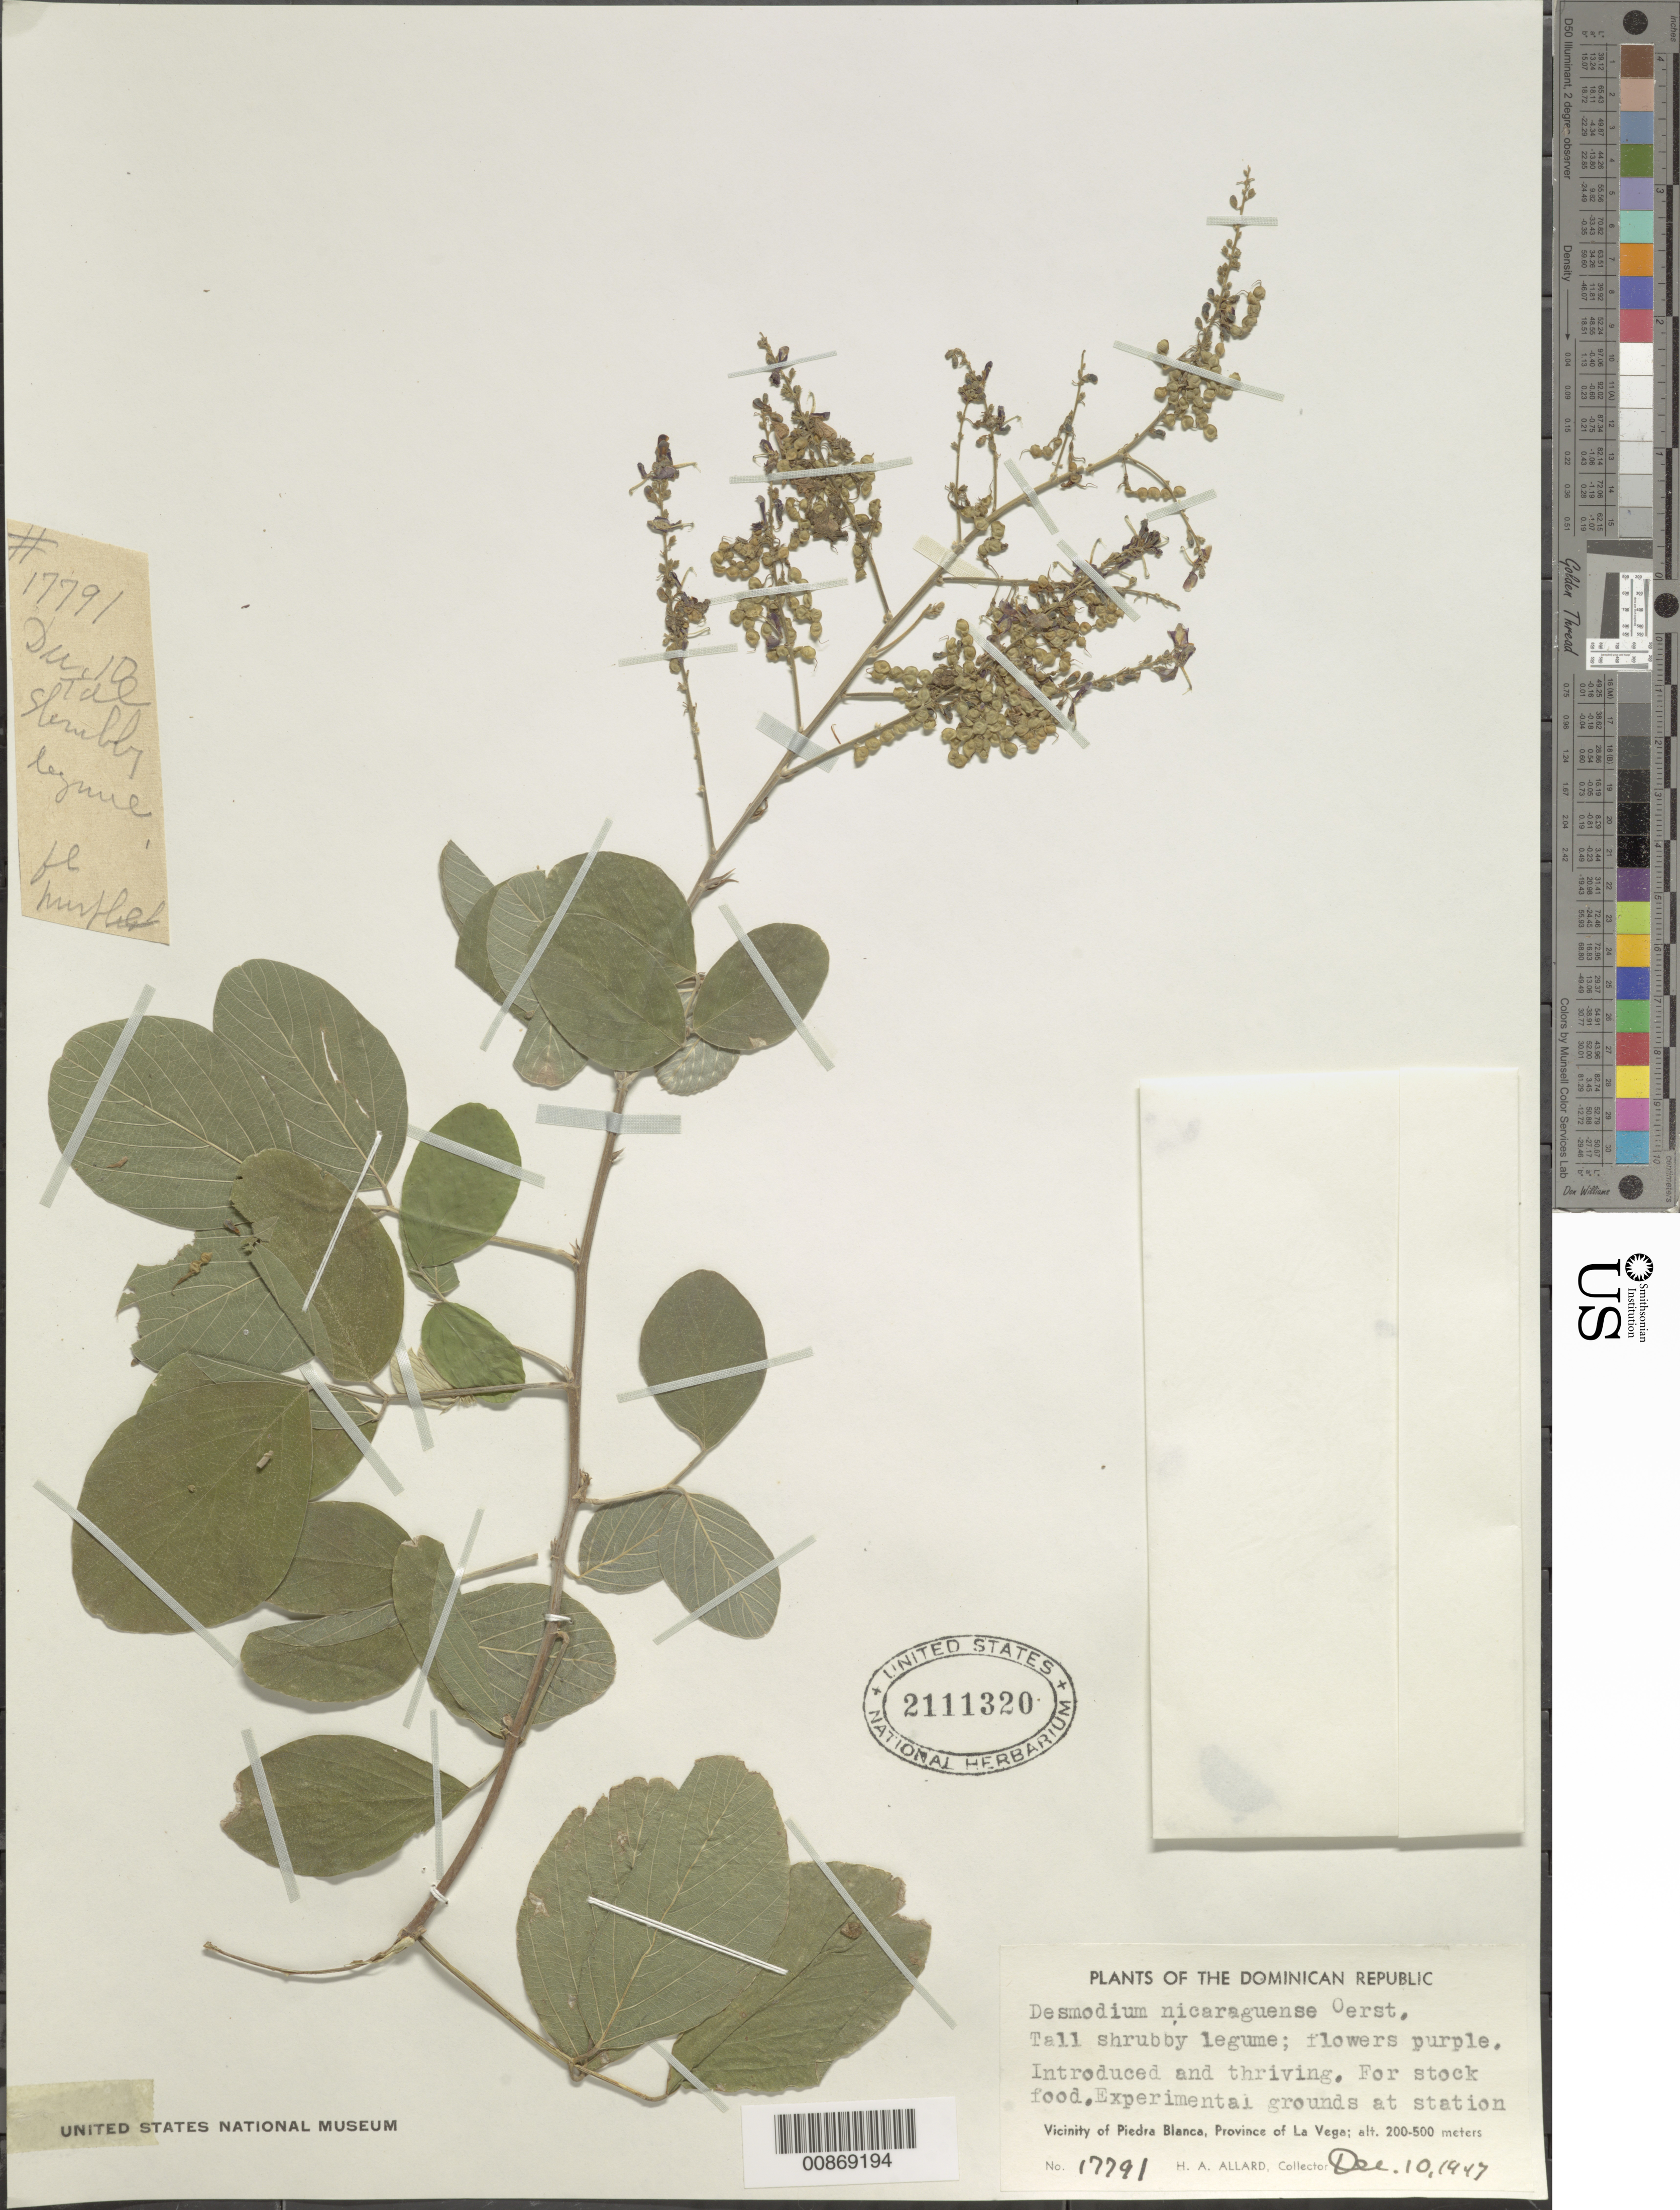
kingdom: Plantae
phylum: Tracheophyta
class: Magnoliopsida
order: Fabales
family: Fabaceae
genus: Desmodium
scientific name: Desmodium nicaraguense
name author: Oerst.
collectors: H. A. Allard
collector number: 17791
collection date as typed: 10 Dec 1947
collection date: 1947-12-10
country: Dominican Republic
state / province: La Vega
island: Hispaniola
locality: Experimental grounds at Station. Vicinity of Piedra Blanca.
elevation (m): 200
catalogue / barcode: US 2111320